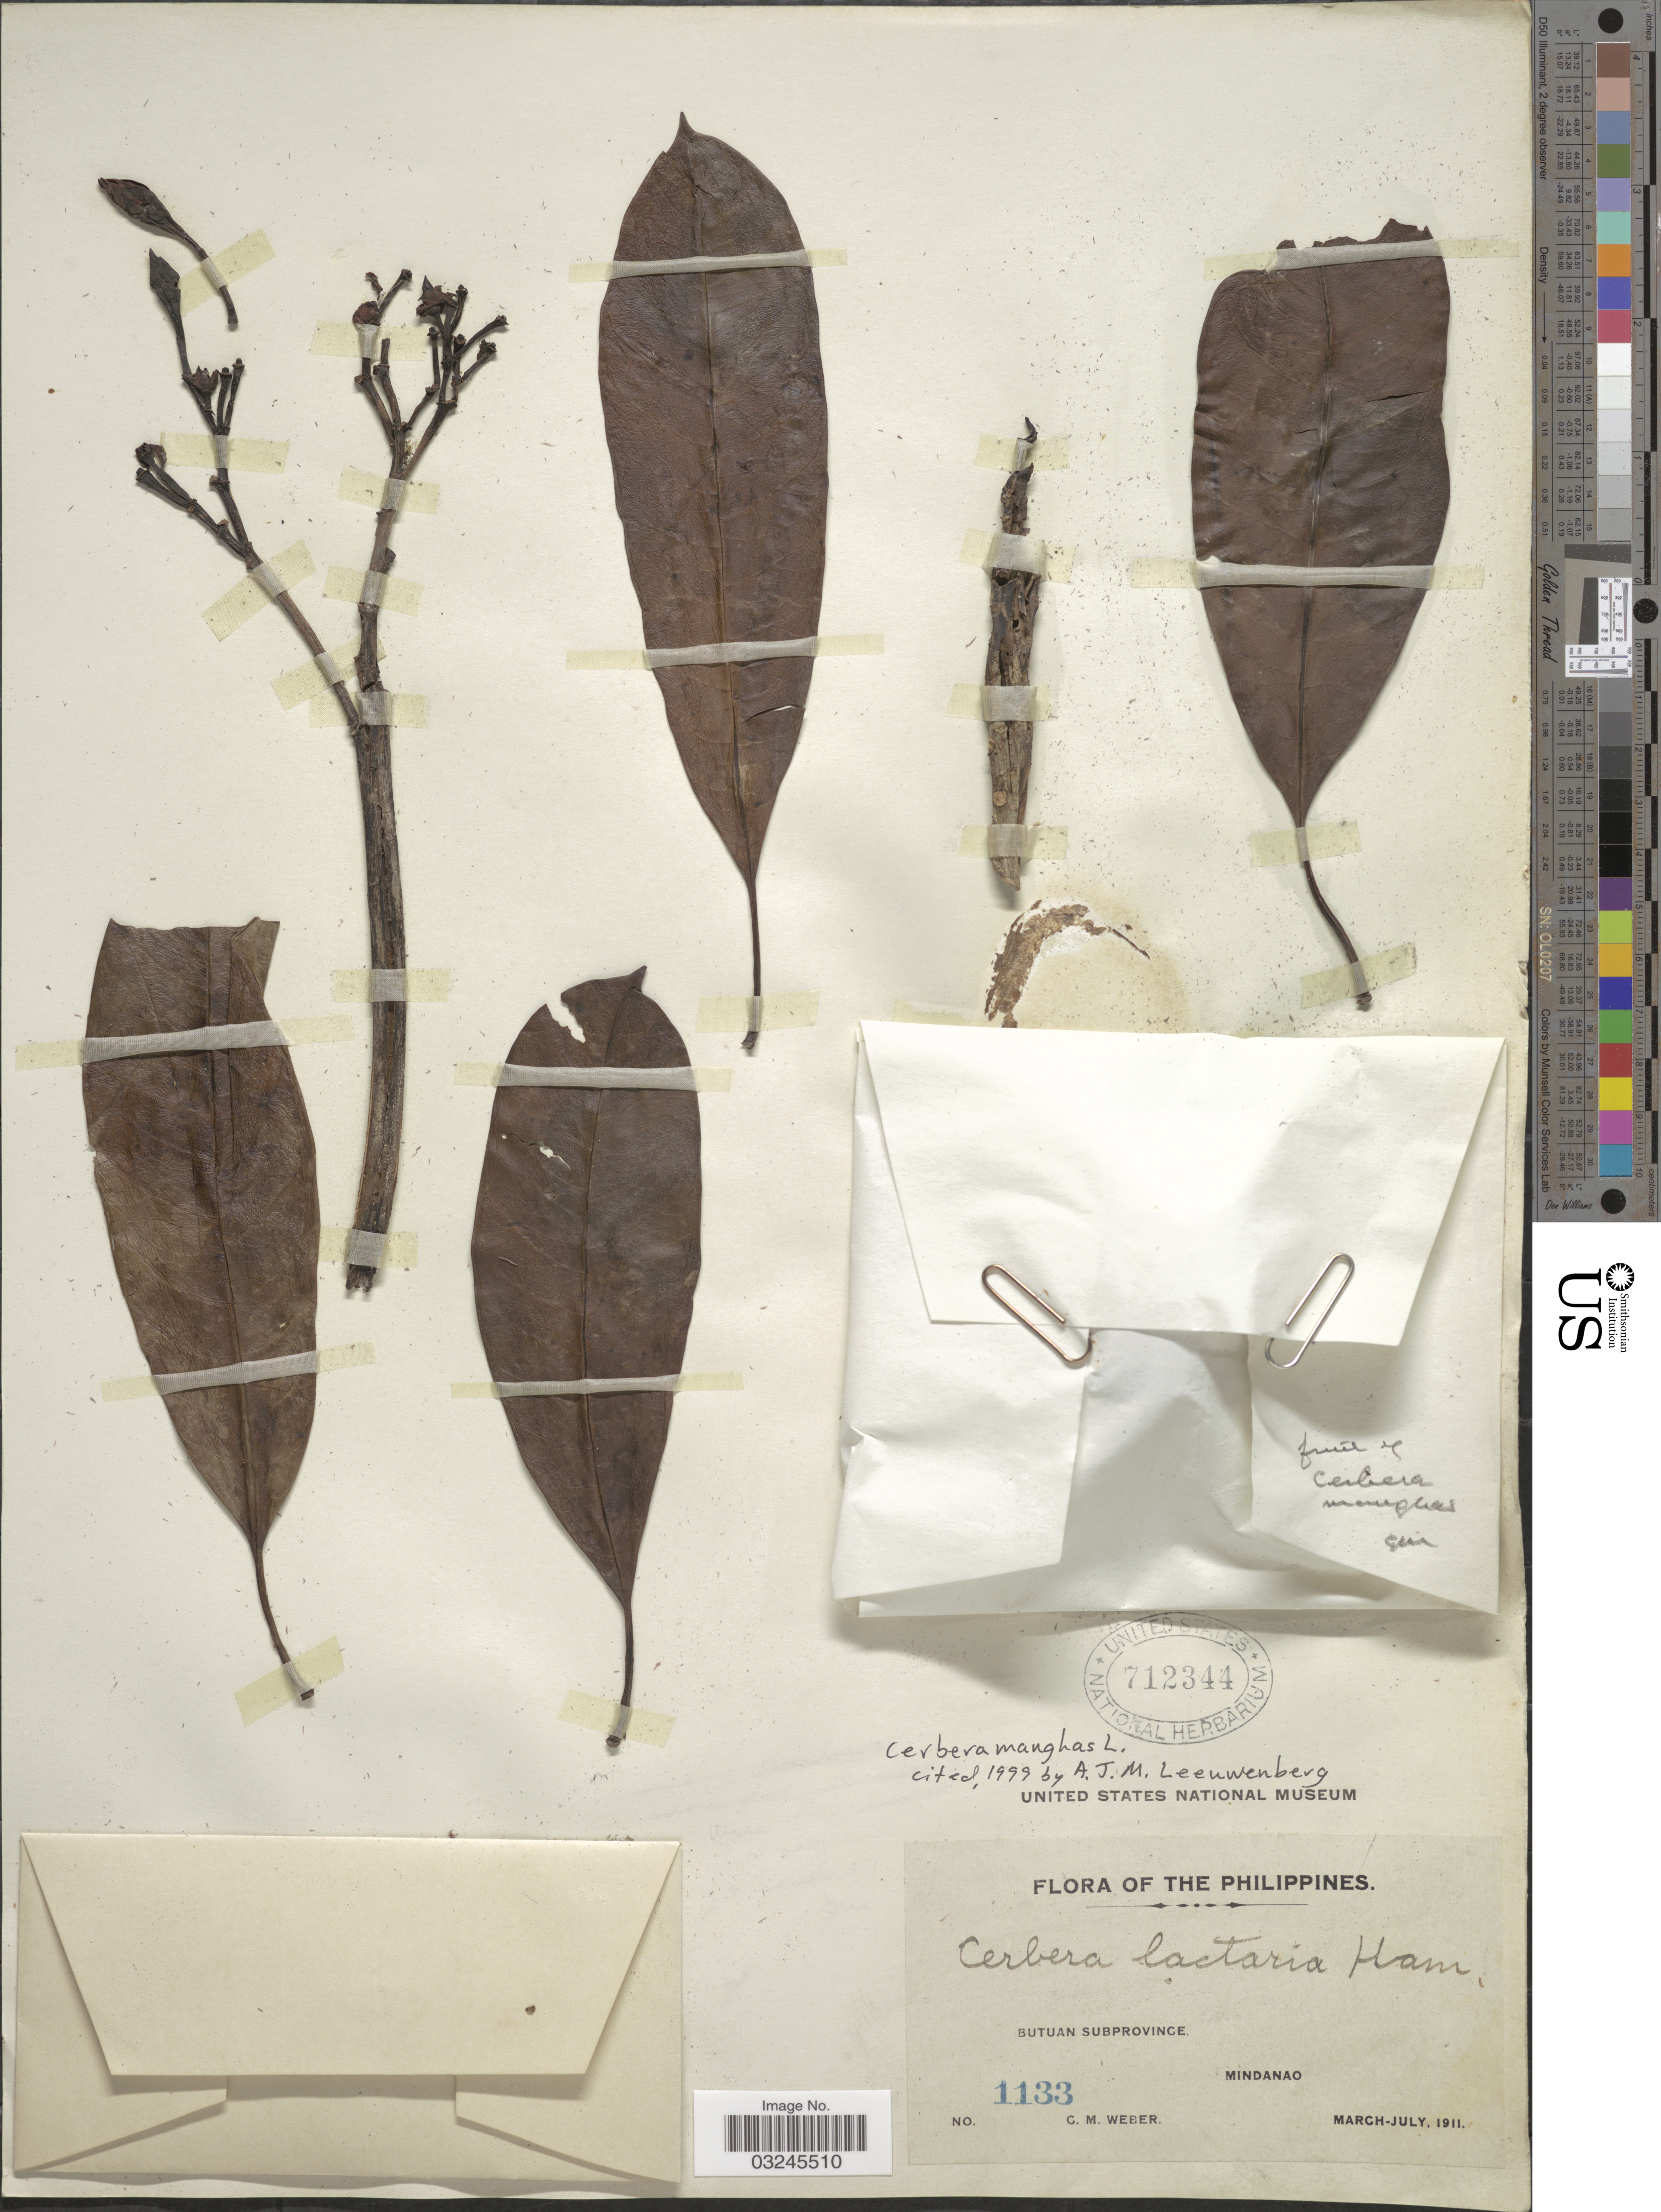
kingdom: Plantae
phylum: Tracheophyta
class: Magnoliopsida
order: Gentianales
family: Apocynaceae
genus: Cerbera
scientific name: Cerbera manghas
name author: L.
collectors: C. M. Weber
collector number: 1133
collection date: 1911-03/1911-07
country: Philippines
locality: Butuan Subprovince. Mindanao.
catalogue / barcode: US 712344